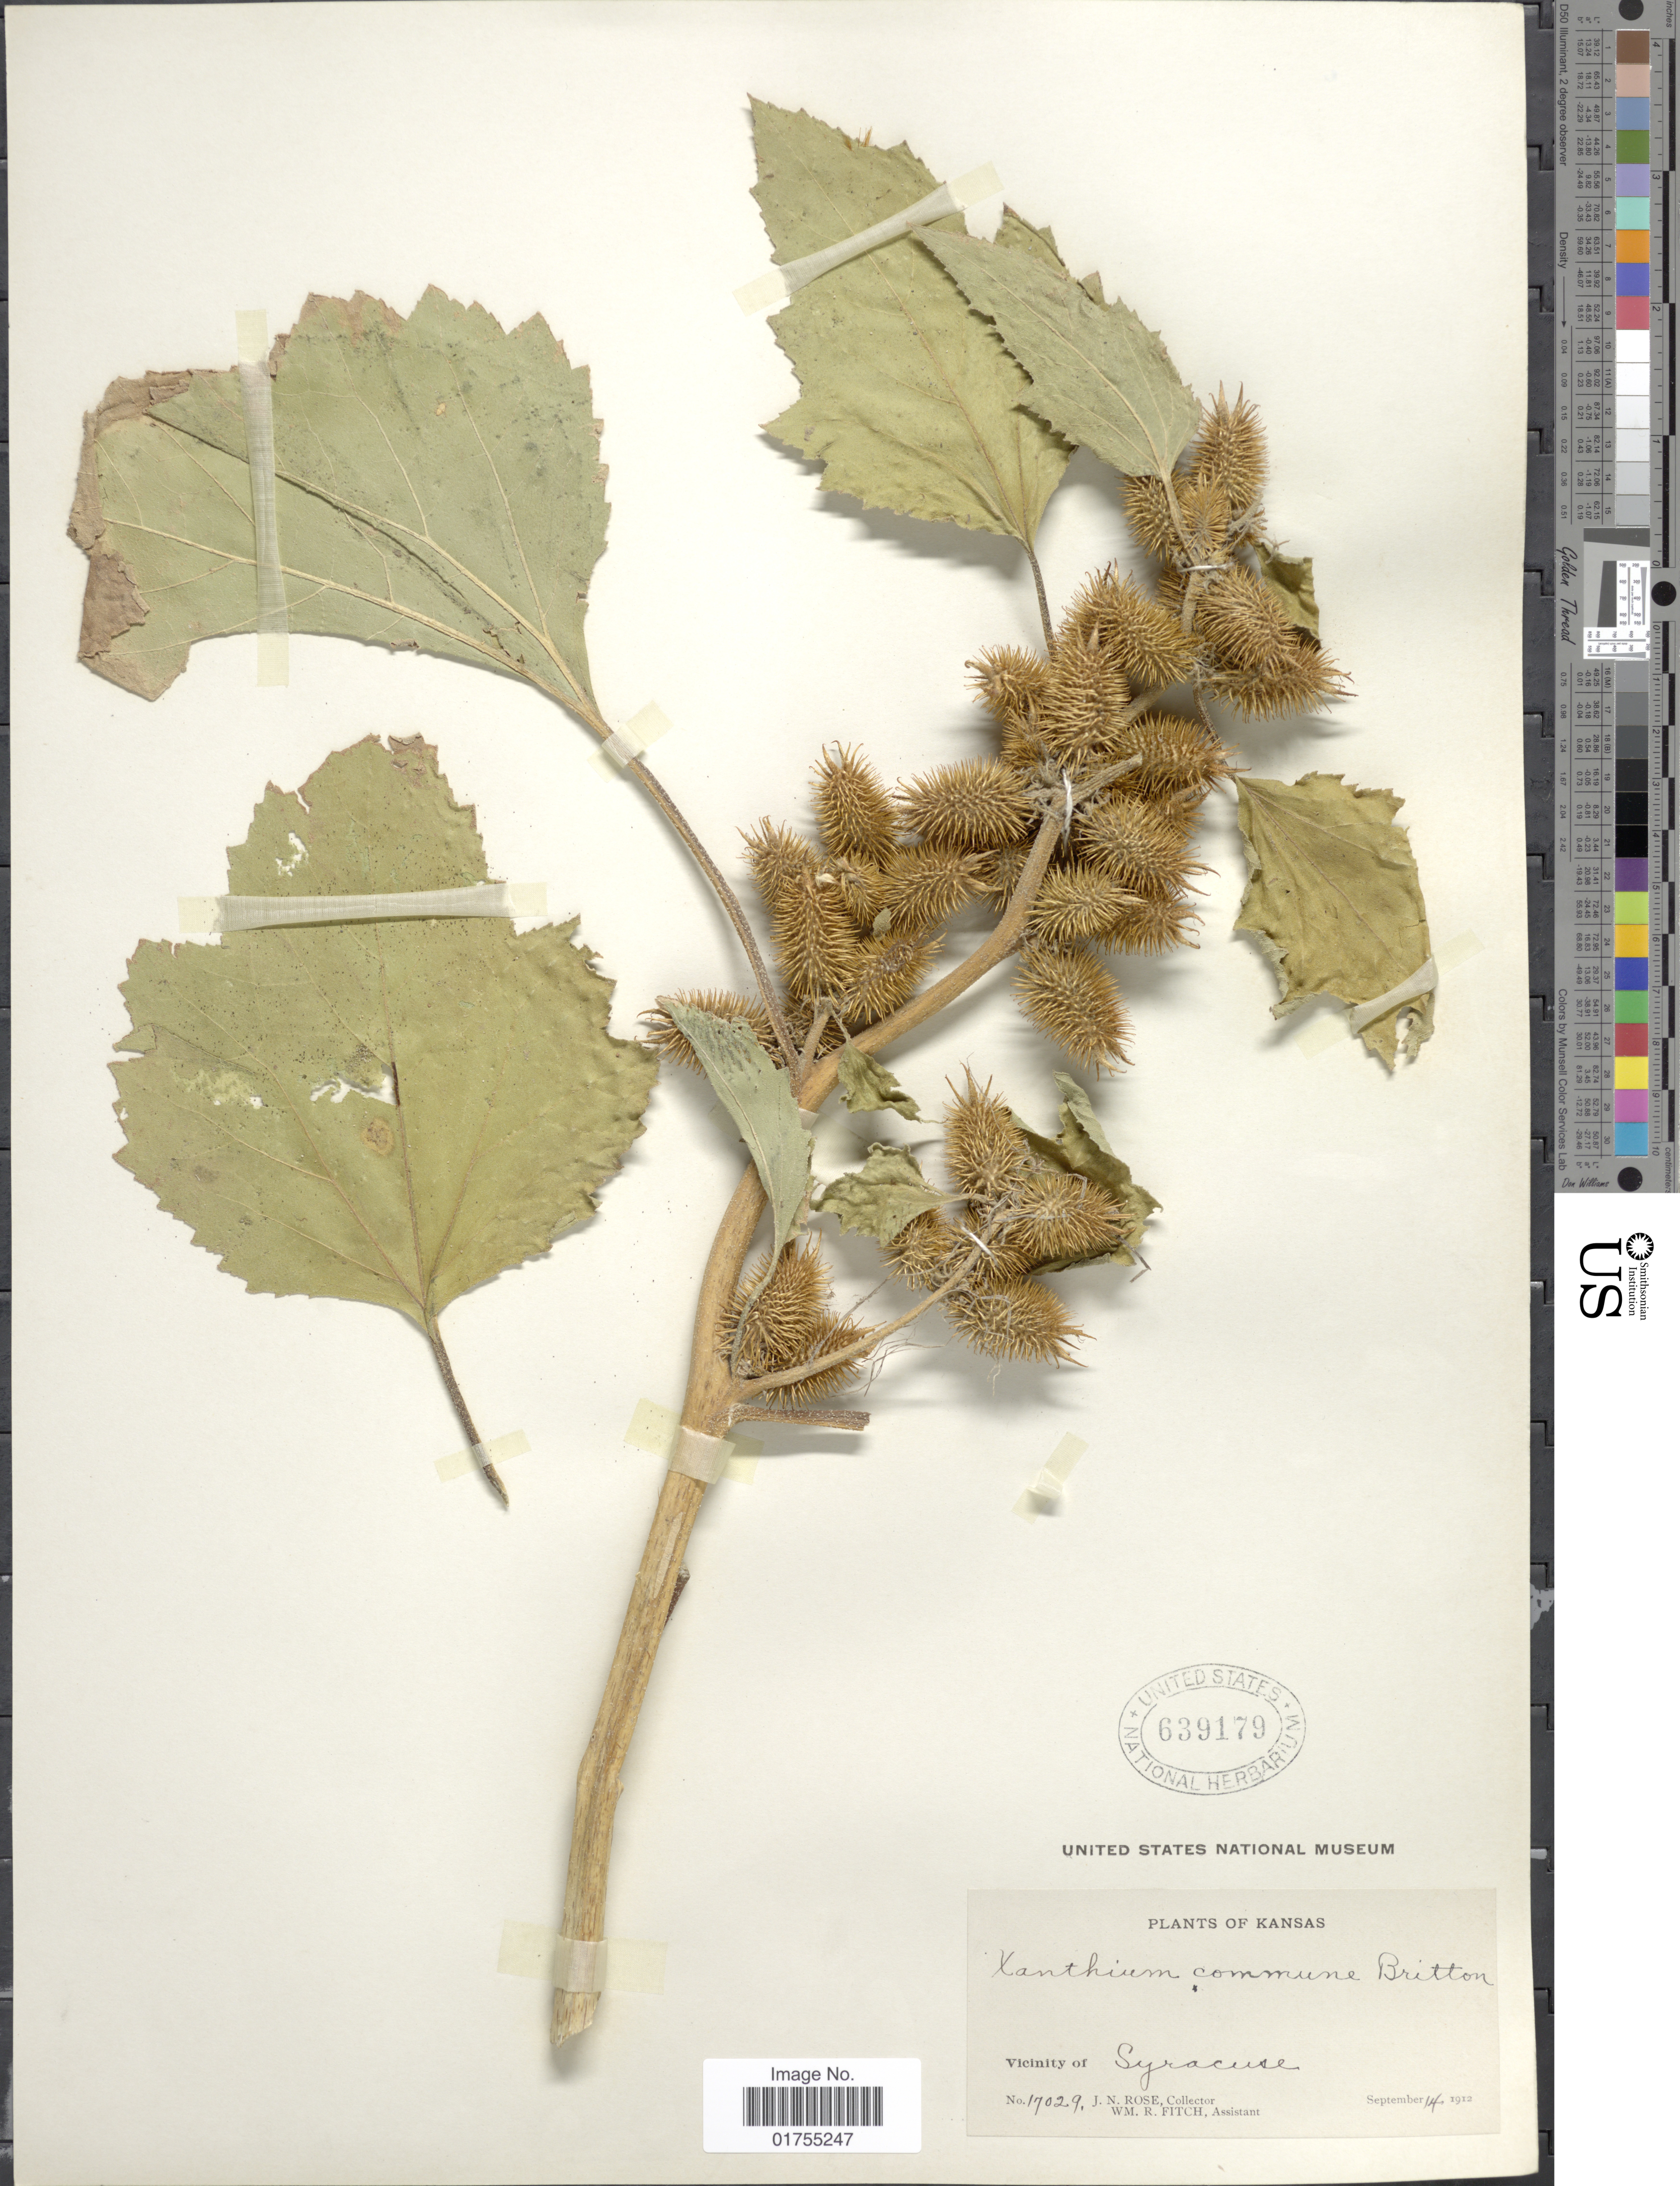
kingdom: Plantae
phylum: Tracheophyta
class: Magnoliopsida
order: Asterales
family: Asteraceae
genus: Xanthium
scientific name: Xanthium strumarium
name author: L.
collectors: J. N. Rose & W. R. Fitch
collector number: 17029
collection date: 1912-09-14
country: United States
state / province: Kansas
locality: Vicinity of Syracuse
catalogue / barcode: US 639179